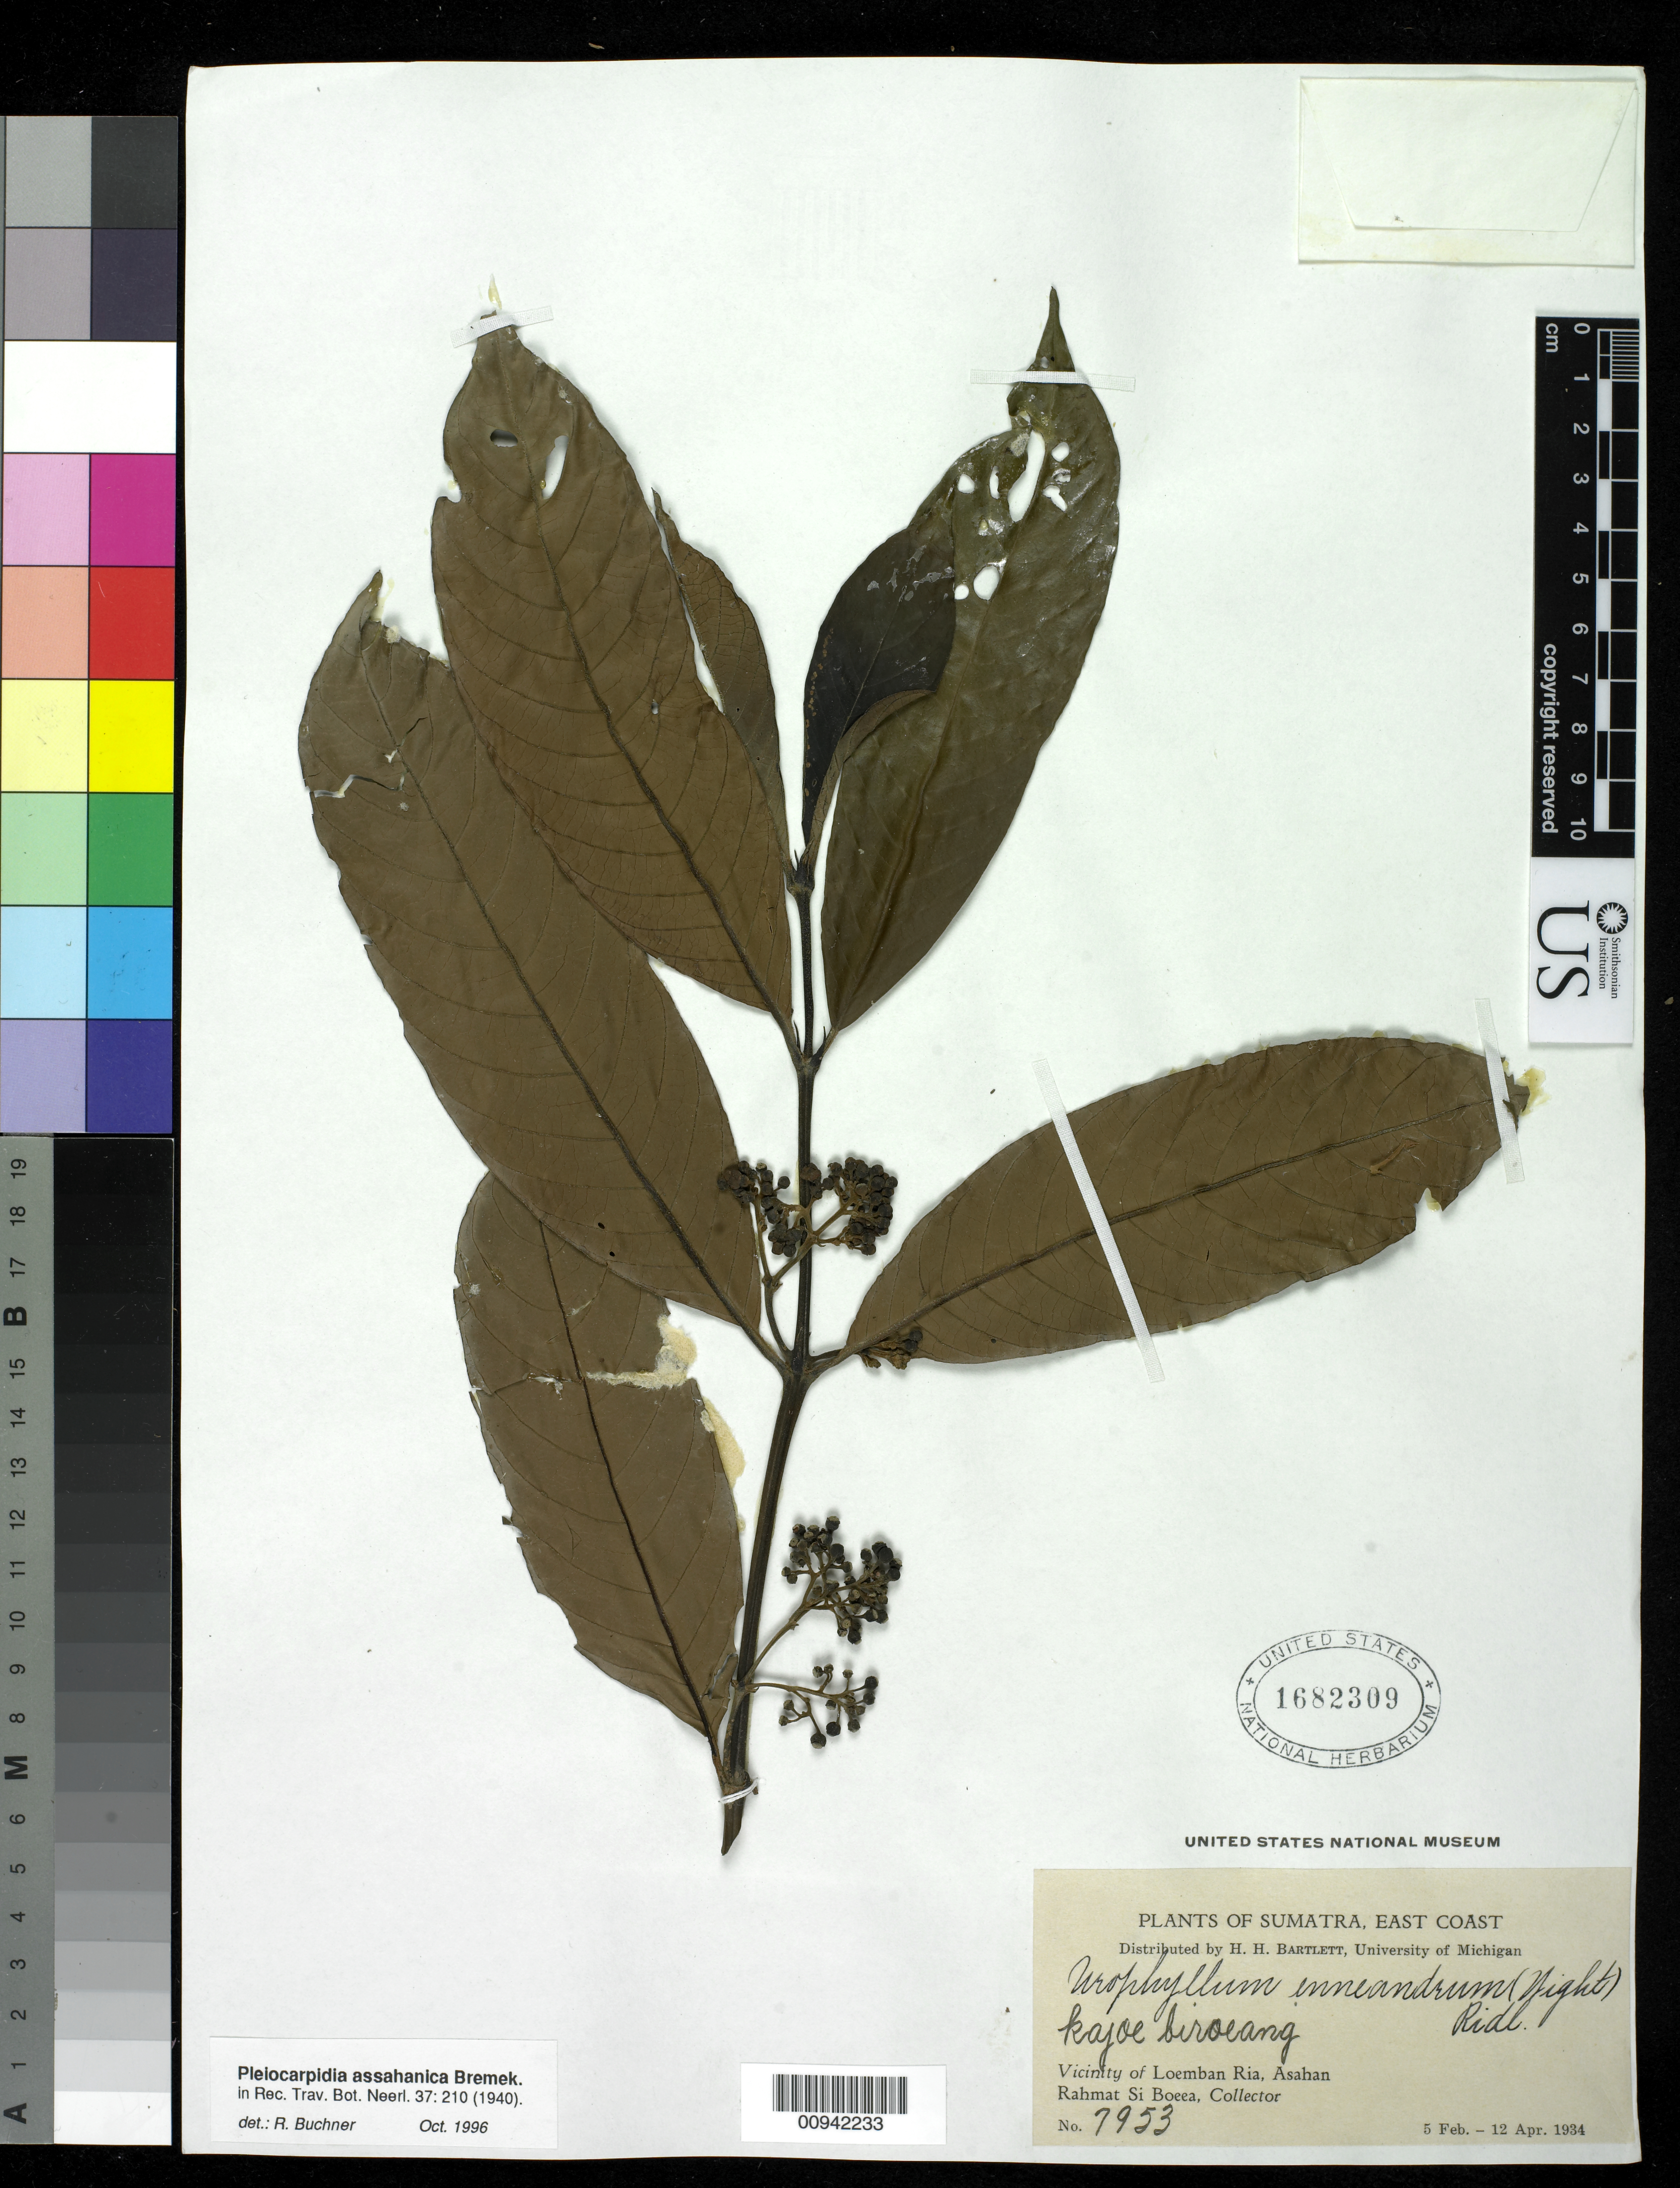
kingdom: Plantae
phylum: Tracheophyta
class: Magnoliopsida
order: Gentianales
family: Rubiaceae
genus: Pleiocarpidia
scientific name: Pleiocarpidia assahanica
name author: Bremek.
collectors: Rahmat Si Boeea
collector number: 7953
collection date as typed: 05 Feb 1934 to 12 Apr 1934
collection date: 1934-02-05/1934-04-12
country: Indonesia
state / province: Sumatra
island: Sumatra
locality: Sumatra, East Coast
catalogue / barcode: US 1682309